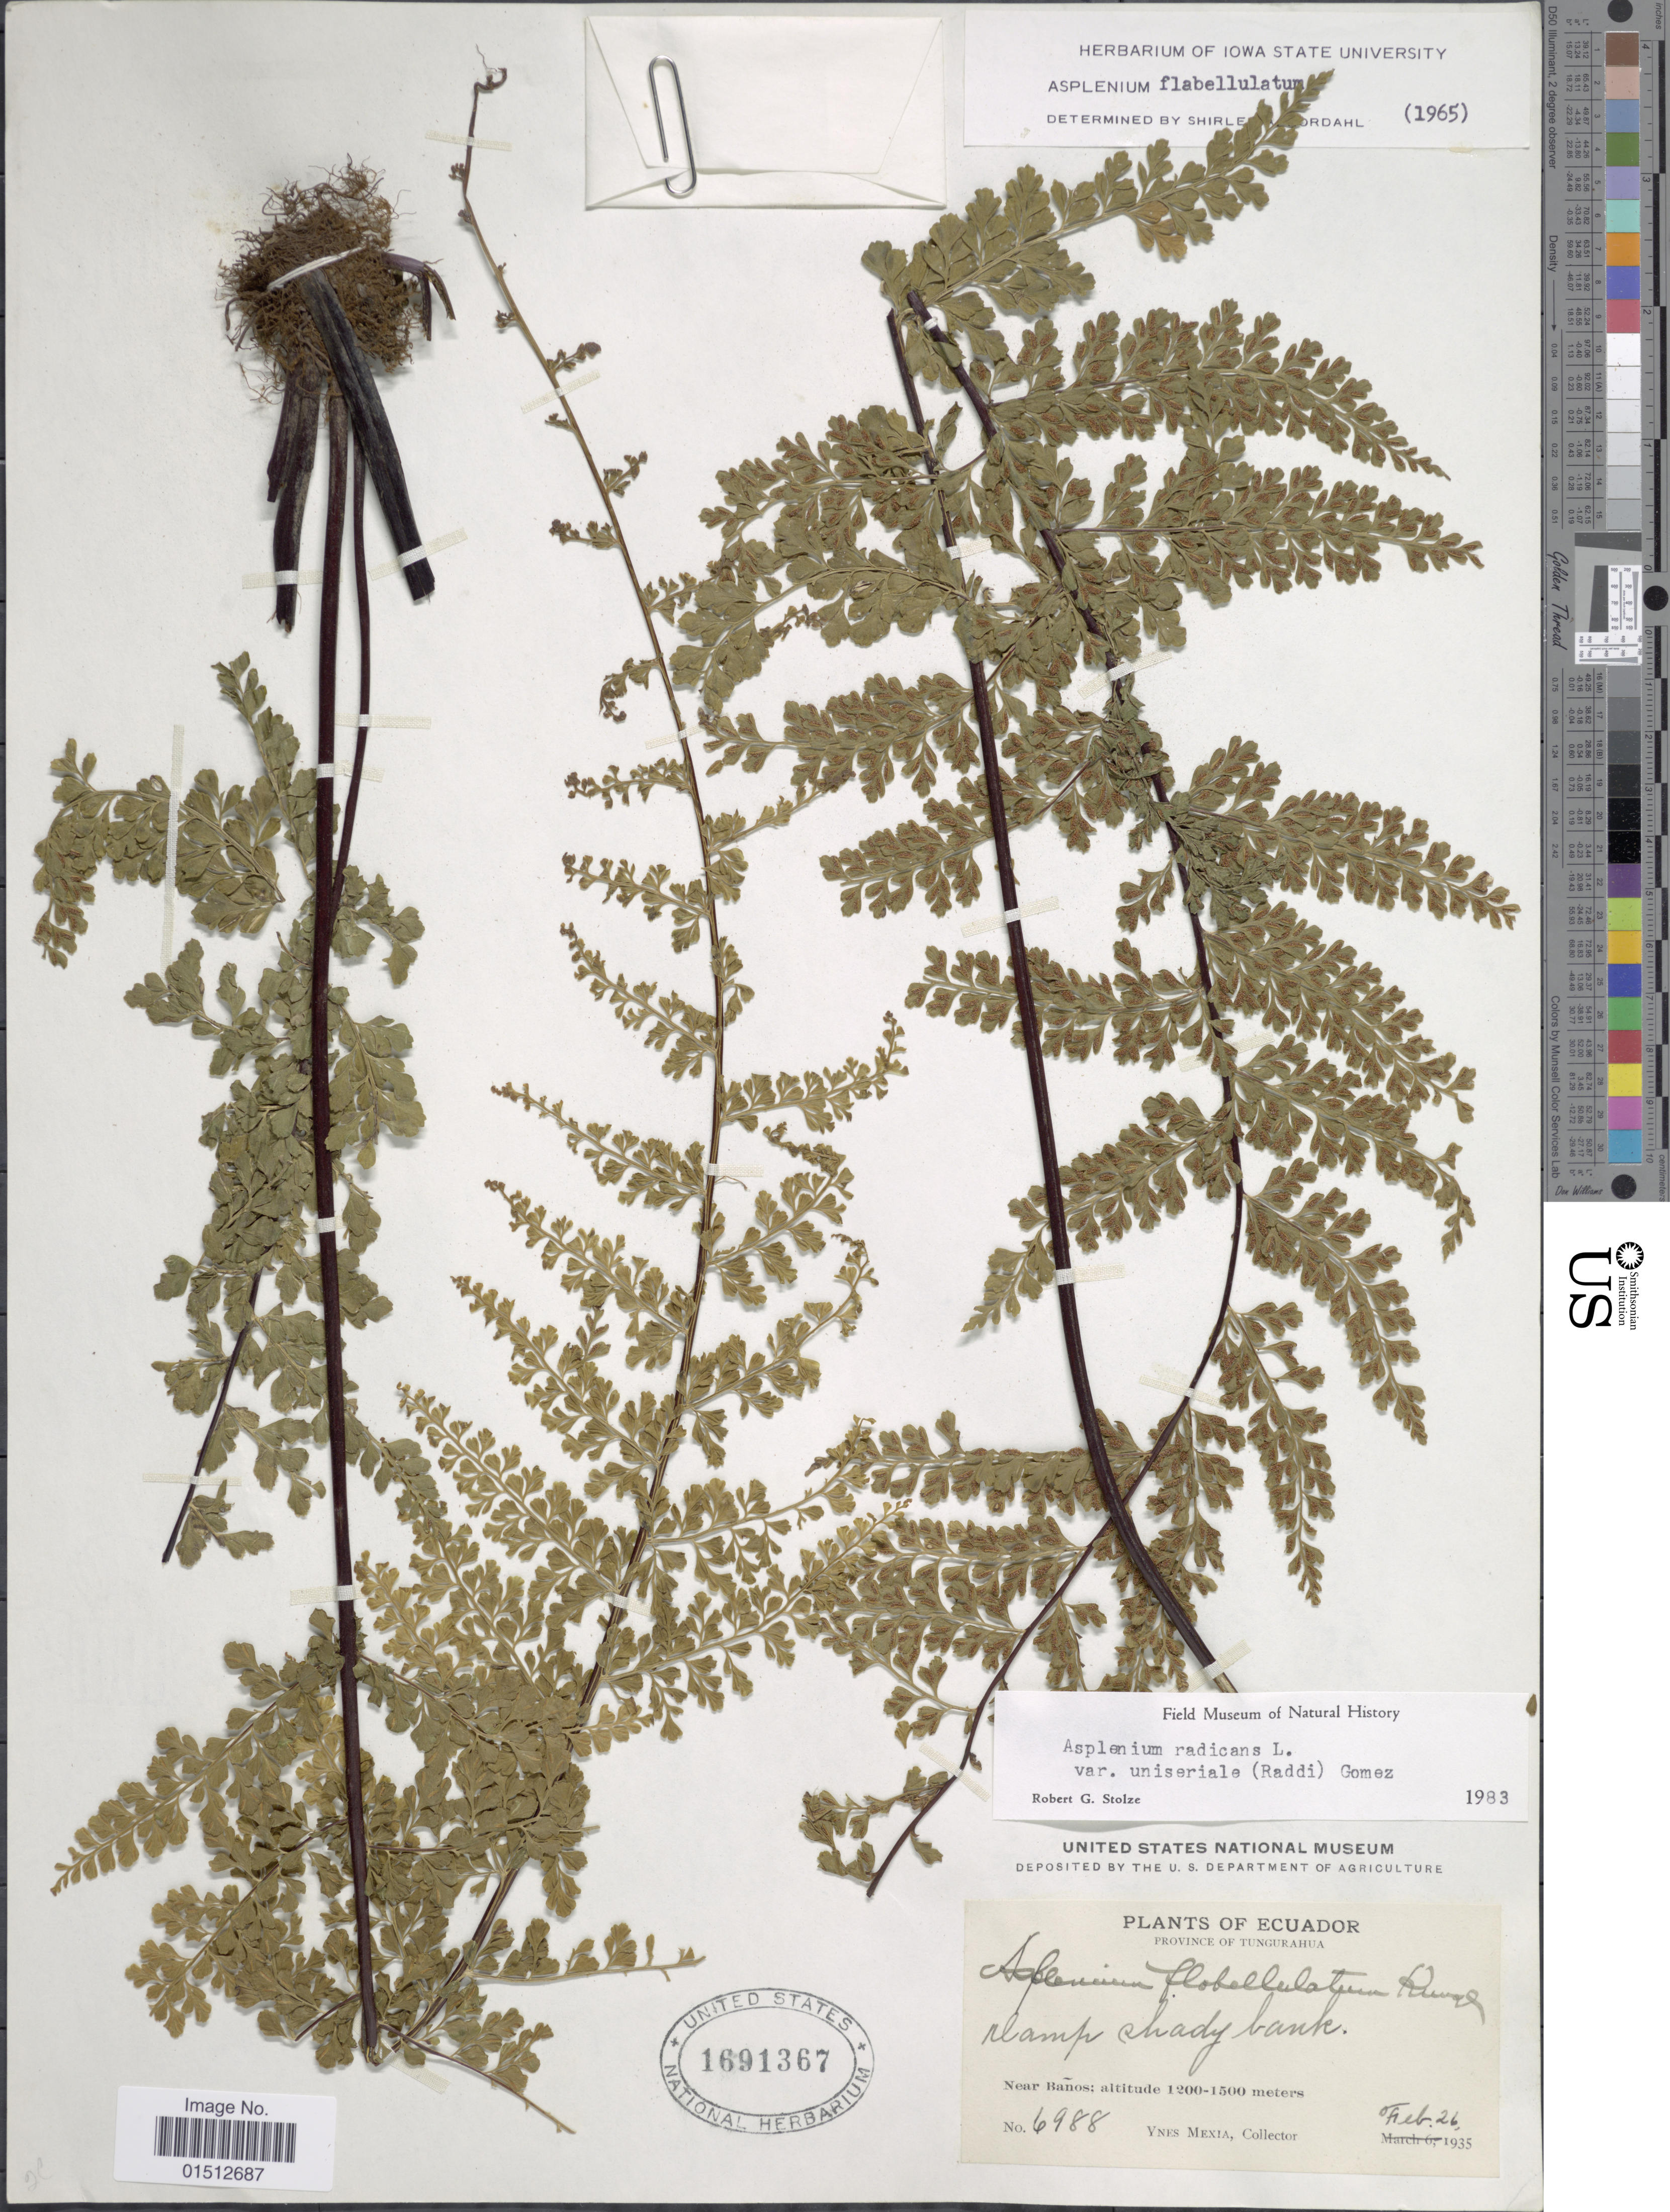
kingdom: Plantae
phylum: Tracheophyta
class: Polypodiopsida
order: Polypodiales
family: Aspleniaceae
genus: Asplenium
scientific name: Asplenium radicans var. uniserale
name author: (Raddi) L.D. Gómez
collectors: Y. Mexia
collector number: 6988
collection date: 1935-02-26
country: Ecuador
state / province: Tungurahua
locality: Ecuador, province of Tungurahua, Near Banos.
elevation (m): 1200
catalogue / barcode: US 1691367